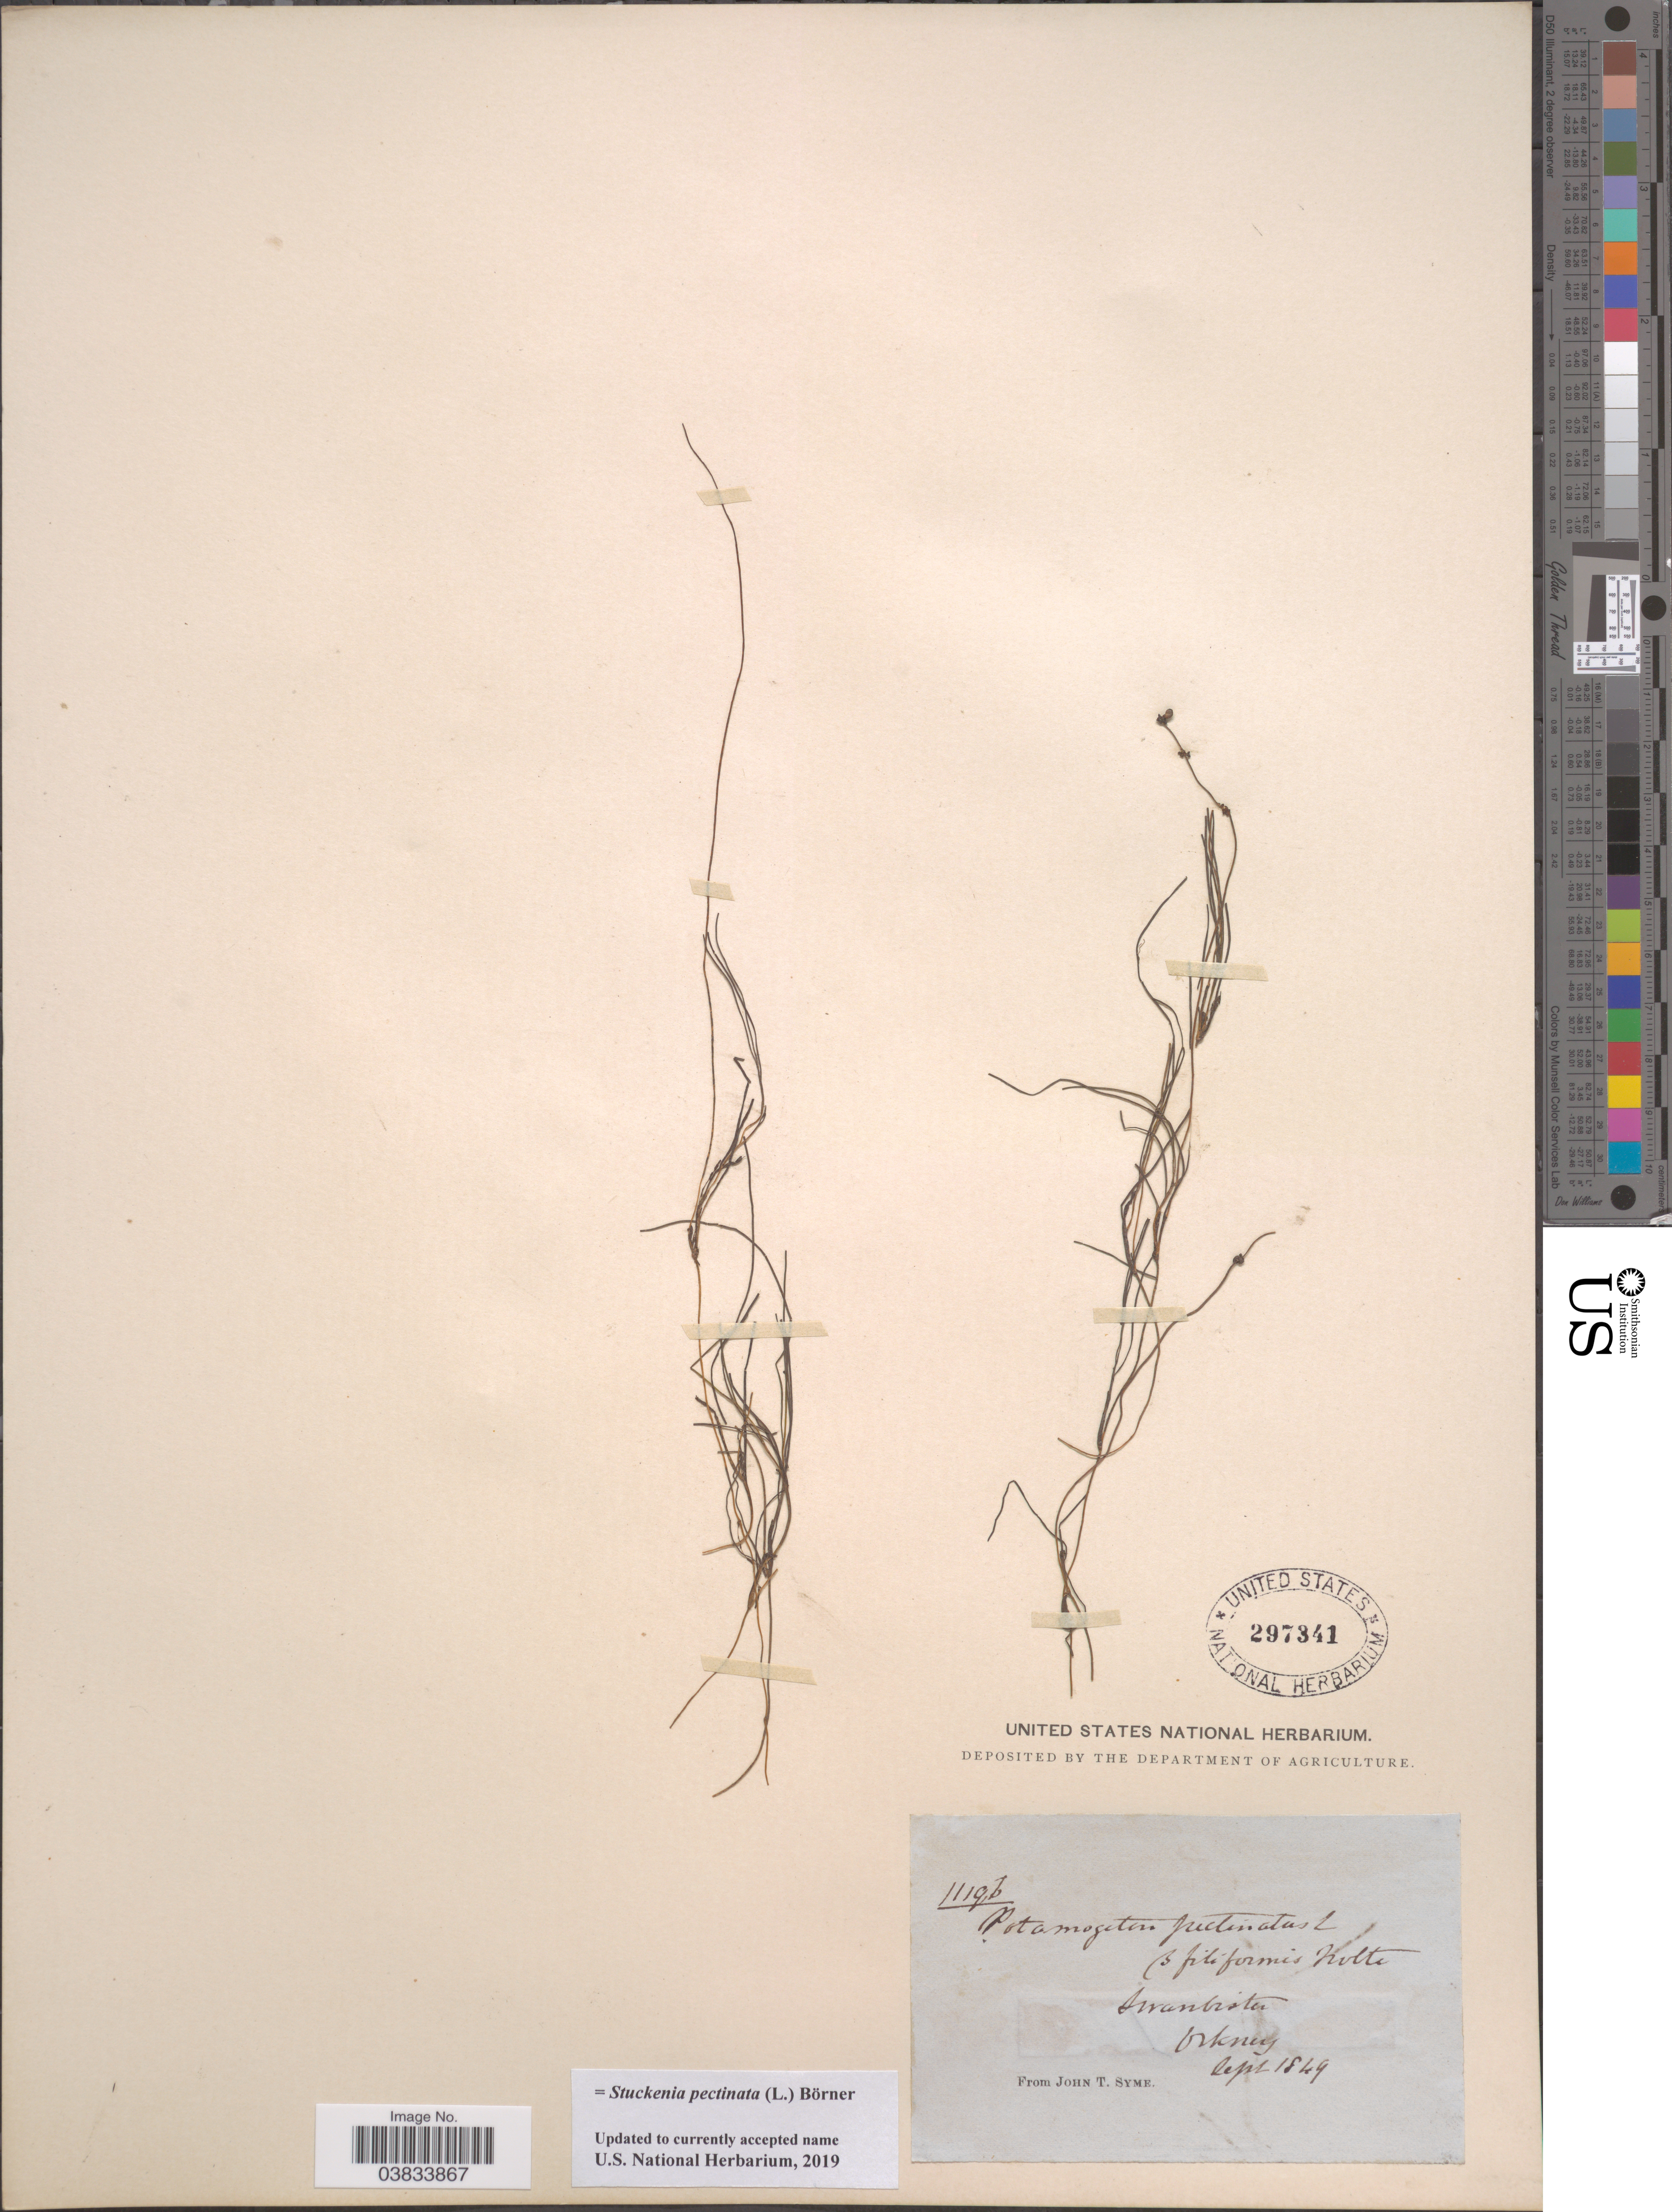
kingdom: Plantae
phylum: Tracheophyta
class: Liliopsida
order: Alismatales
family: Potamogetonaceae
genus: Stuckenia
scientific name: Stuckenia pectinata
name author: (L.) Börner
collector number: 1119b*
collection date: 1849-09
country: United Kingdom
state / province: Scotland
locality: Swanbister. Orkney.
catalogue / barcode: US 297341